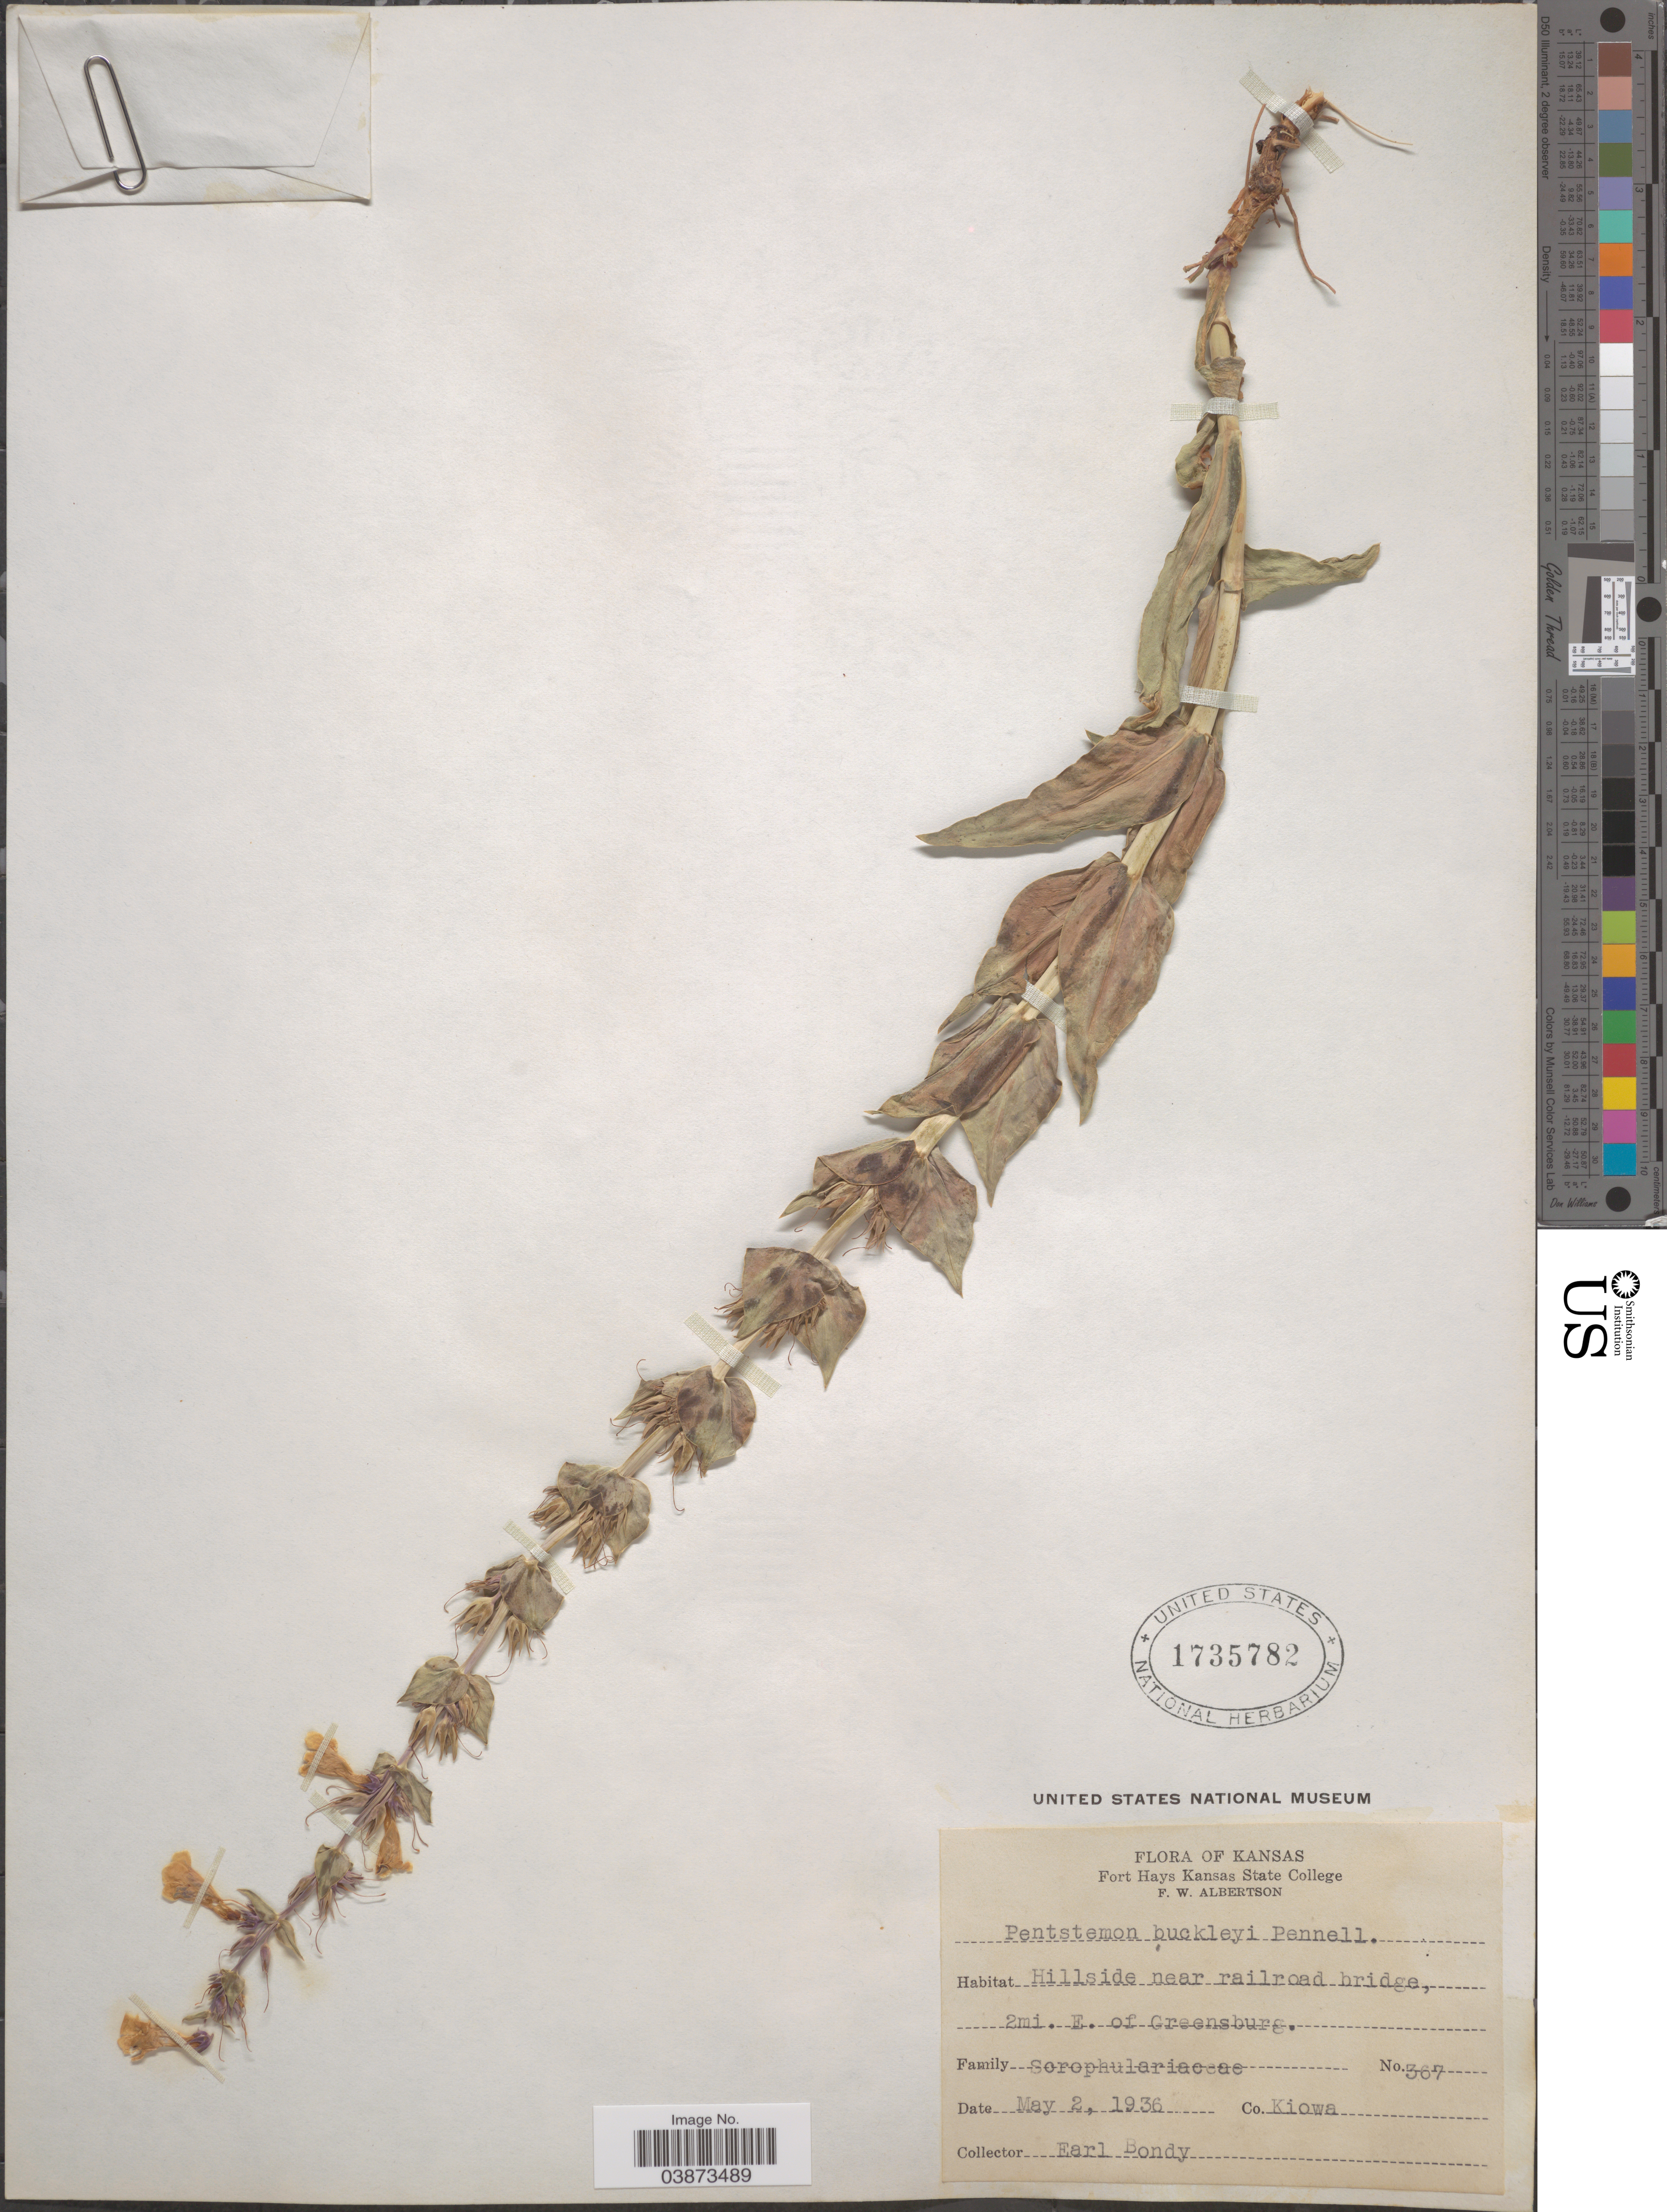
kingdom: Plantae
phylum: Tracheophyta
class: Magnoliopsida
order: Lamiales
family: Plantaginaceae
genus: Penstemon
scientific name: Penstemon buckleyi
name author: Pennell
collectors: E. Bondy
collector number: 367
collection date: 1936-05-02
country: United States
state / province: Kansas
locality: Hillside near railroad bridge, 2mi. E. of Greensburg. Co. Kiowa.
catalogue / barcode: US 1735782